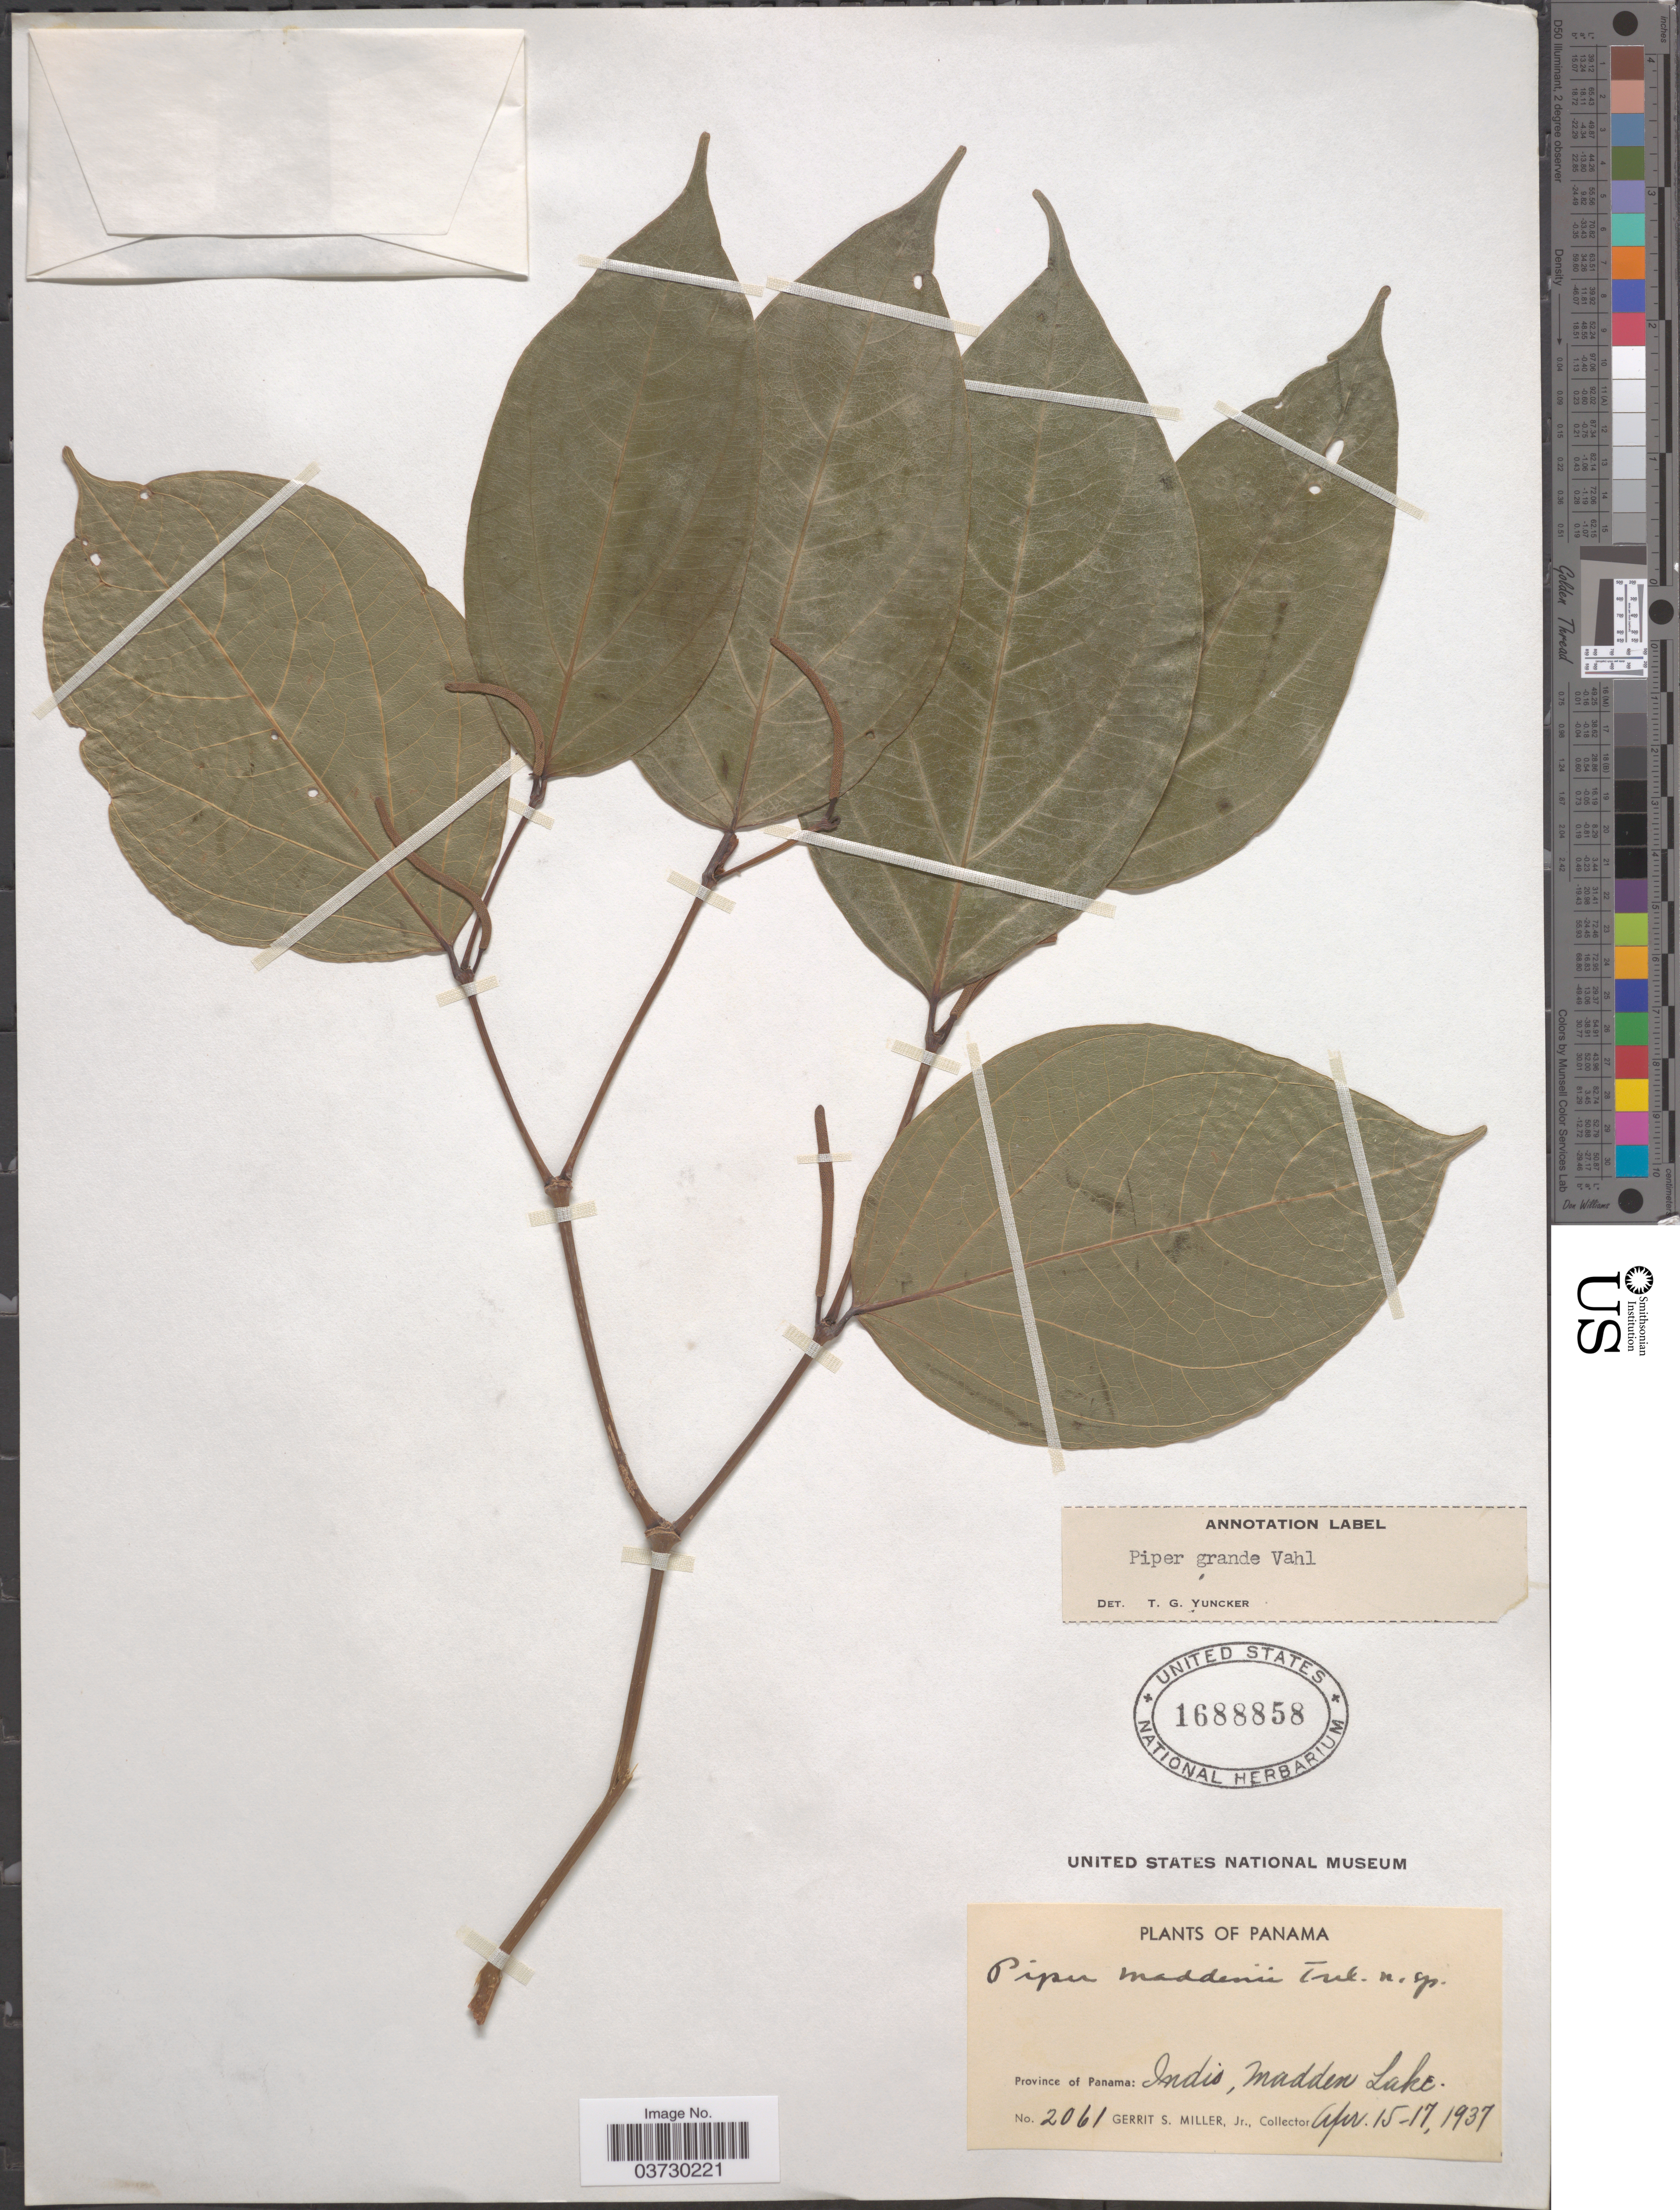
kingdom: Plantae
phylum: Tracheophyta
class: Magnoliopsida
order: Piperales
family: Piperaceae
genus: Piper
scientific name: Piper grande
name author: Vahl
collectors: G. S. Miller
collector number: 2061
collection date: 1937-04-15/1937-04-17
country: Panama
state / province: Panamá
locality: Indio, Madden Lake.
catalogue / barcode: US 1688858